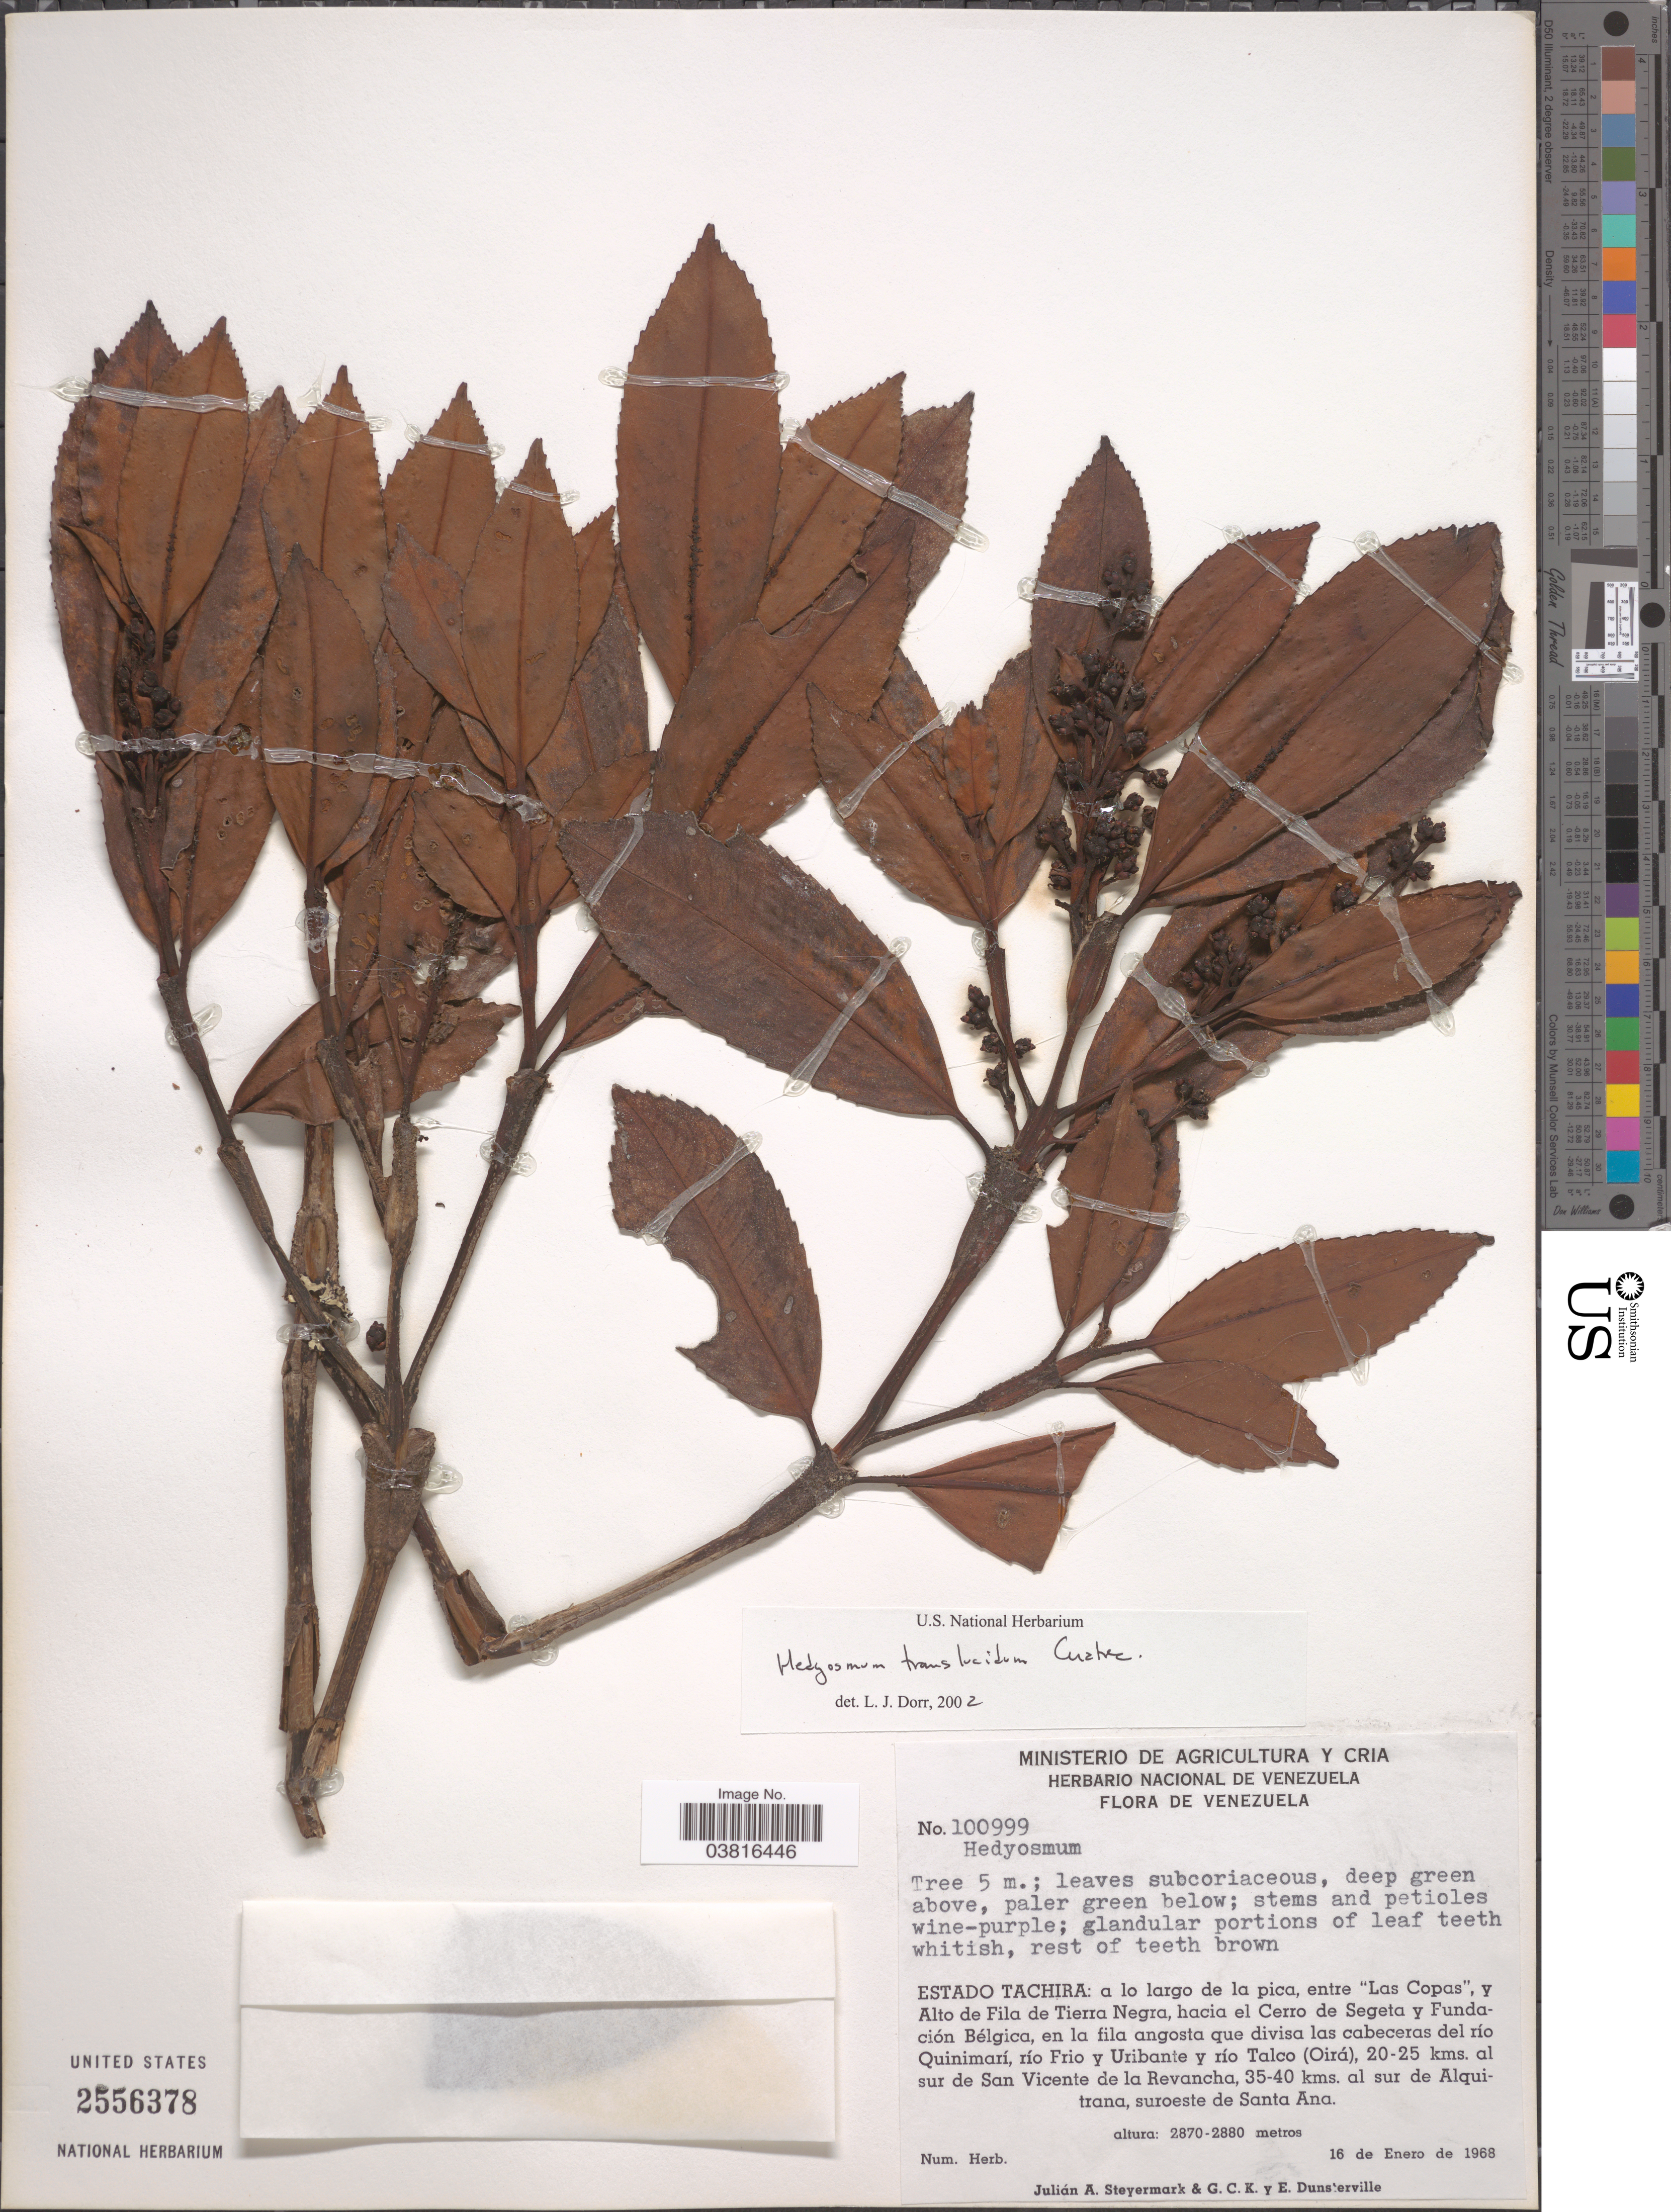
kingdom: Plantae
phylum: Tracheophyta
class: Magnoliopsida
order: Chloranthales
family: Chloranthaceae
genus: Hedyosmum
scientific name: Hedyosmum translucidum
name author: Cuatrec.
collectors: J. Steyermark, G. C. K. Dunsterville & E. Dunsterville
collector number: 100999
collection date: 1968-01-16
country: Venezuela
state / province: Tachira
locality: A lo largo de la pica, entre "Las Copas", y Alto de Fila de Tierra Negra, hacia el Cerro de Segeta y Fundación Bélgica. Río Quinimarí, río Frio y Uribante y río Talco (Oirá), 20-25 kms. al sur de San Vicente de la Revancha, 35-40 kms. al sur de Alquitrana, suroeste de Santa Ana.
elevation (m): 2870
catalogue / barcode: US 2556378